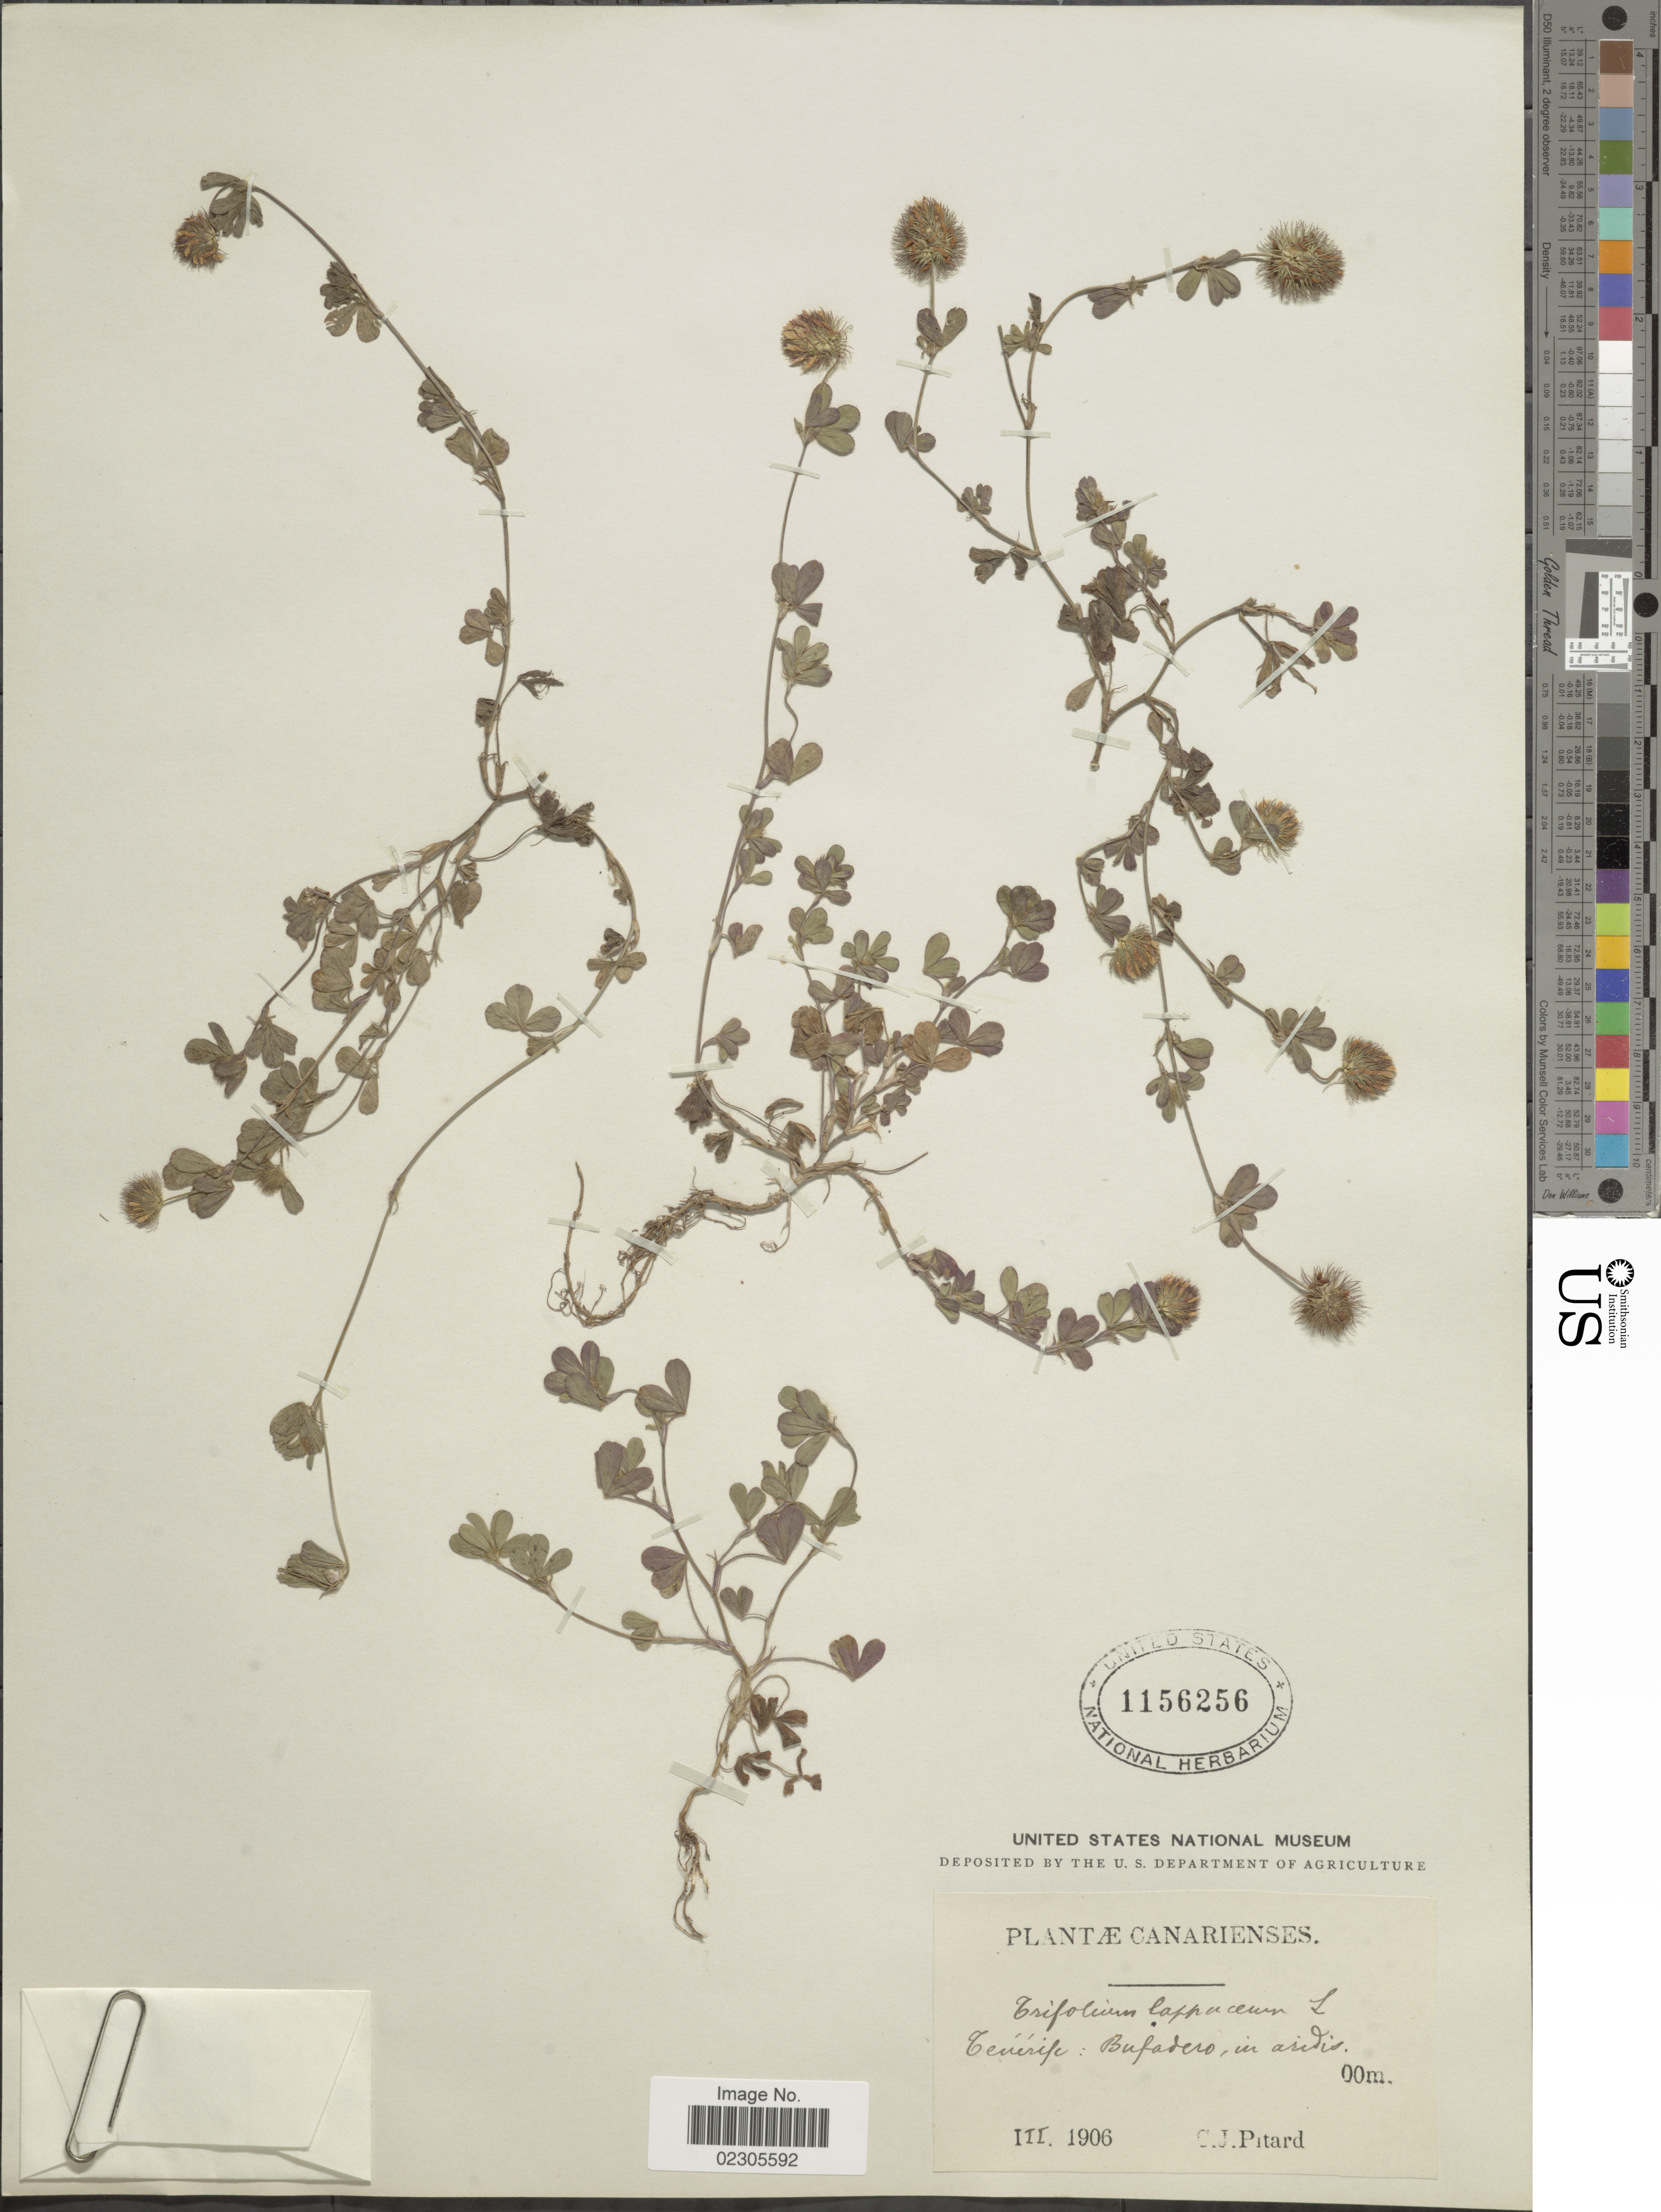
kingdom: Plantae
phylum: Tracheophyta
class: Magnoliopsida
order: Fabales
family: Fabaceae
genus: Trifolium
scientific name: Trifolium lappaceum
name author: L.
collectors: C. Pitard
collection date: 1906-03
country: Spain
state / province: Canarias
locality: Tenerife: Bufadero, in aridis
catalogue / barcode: US 1156256